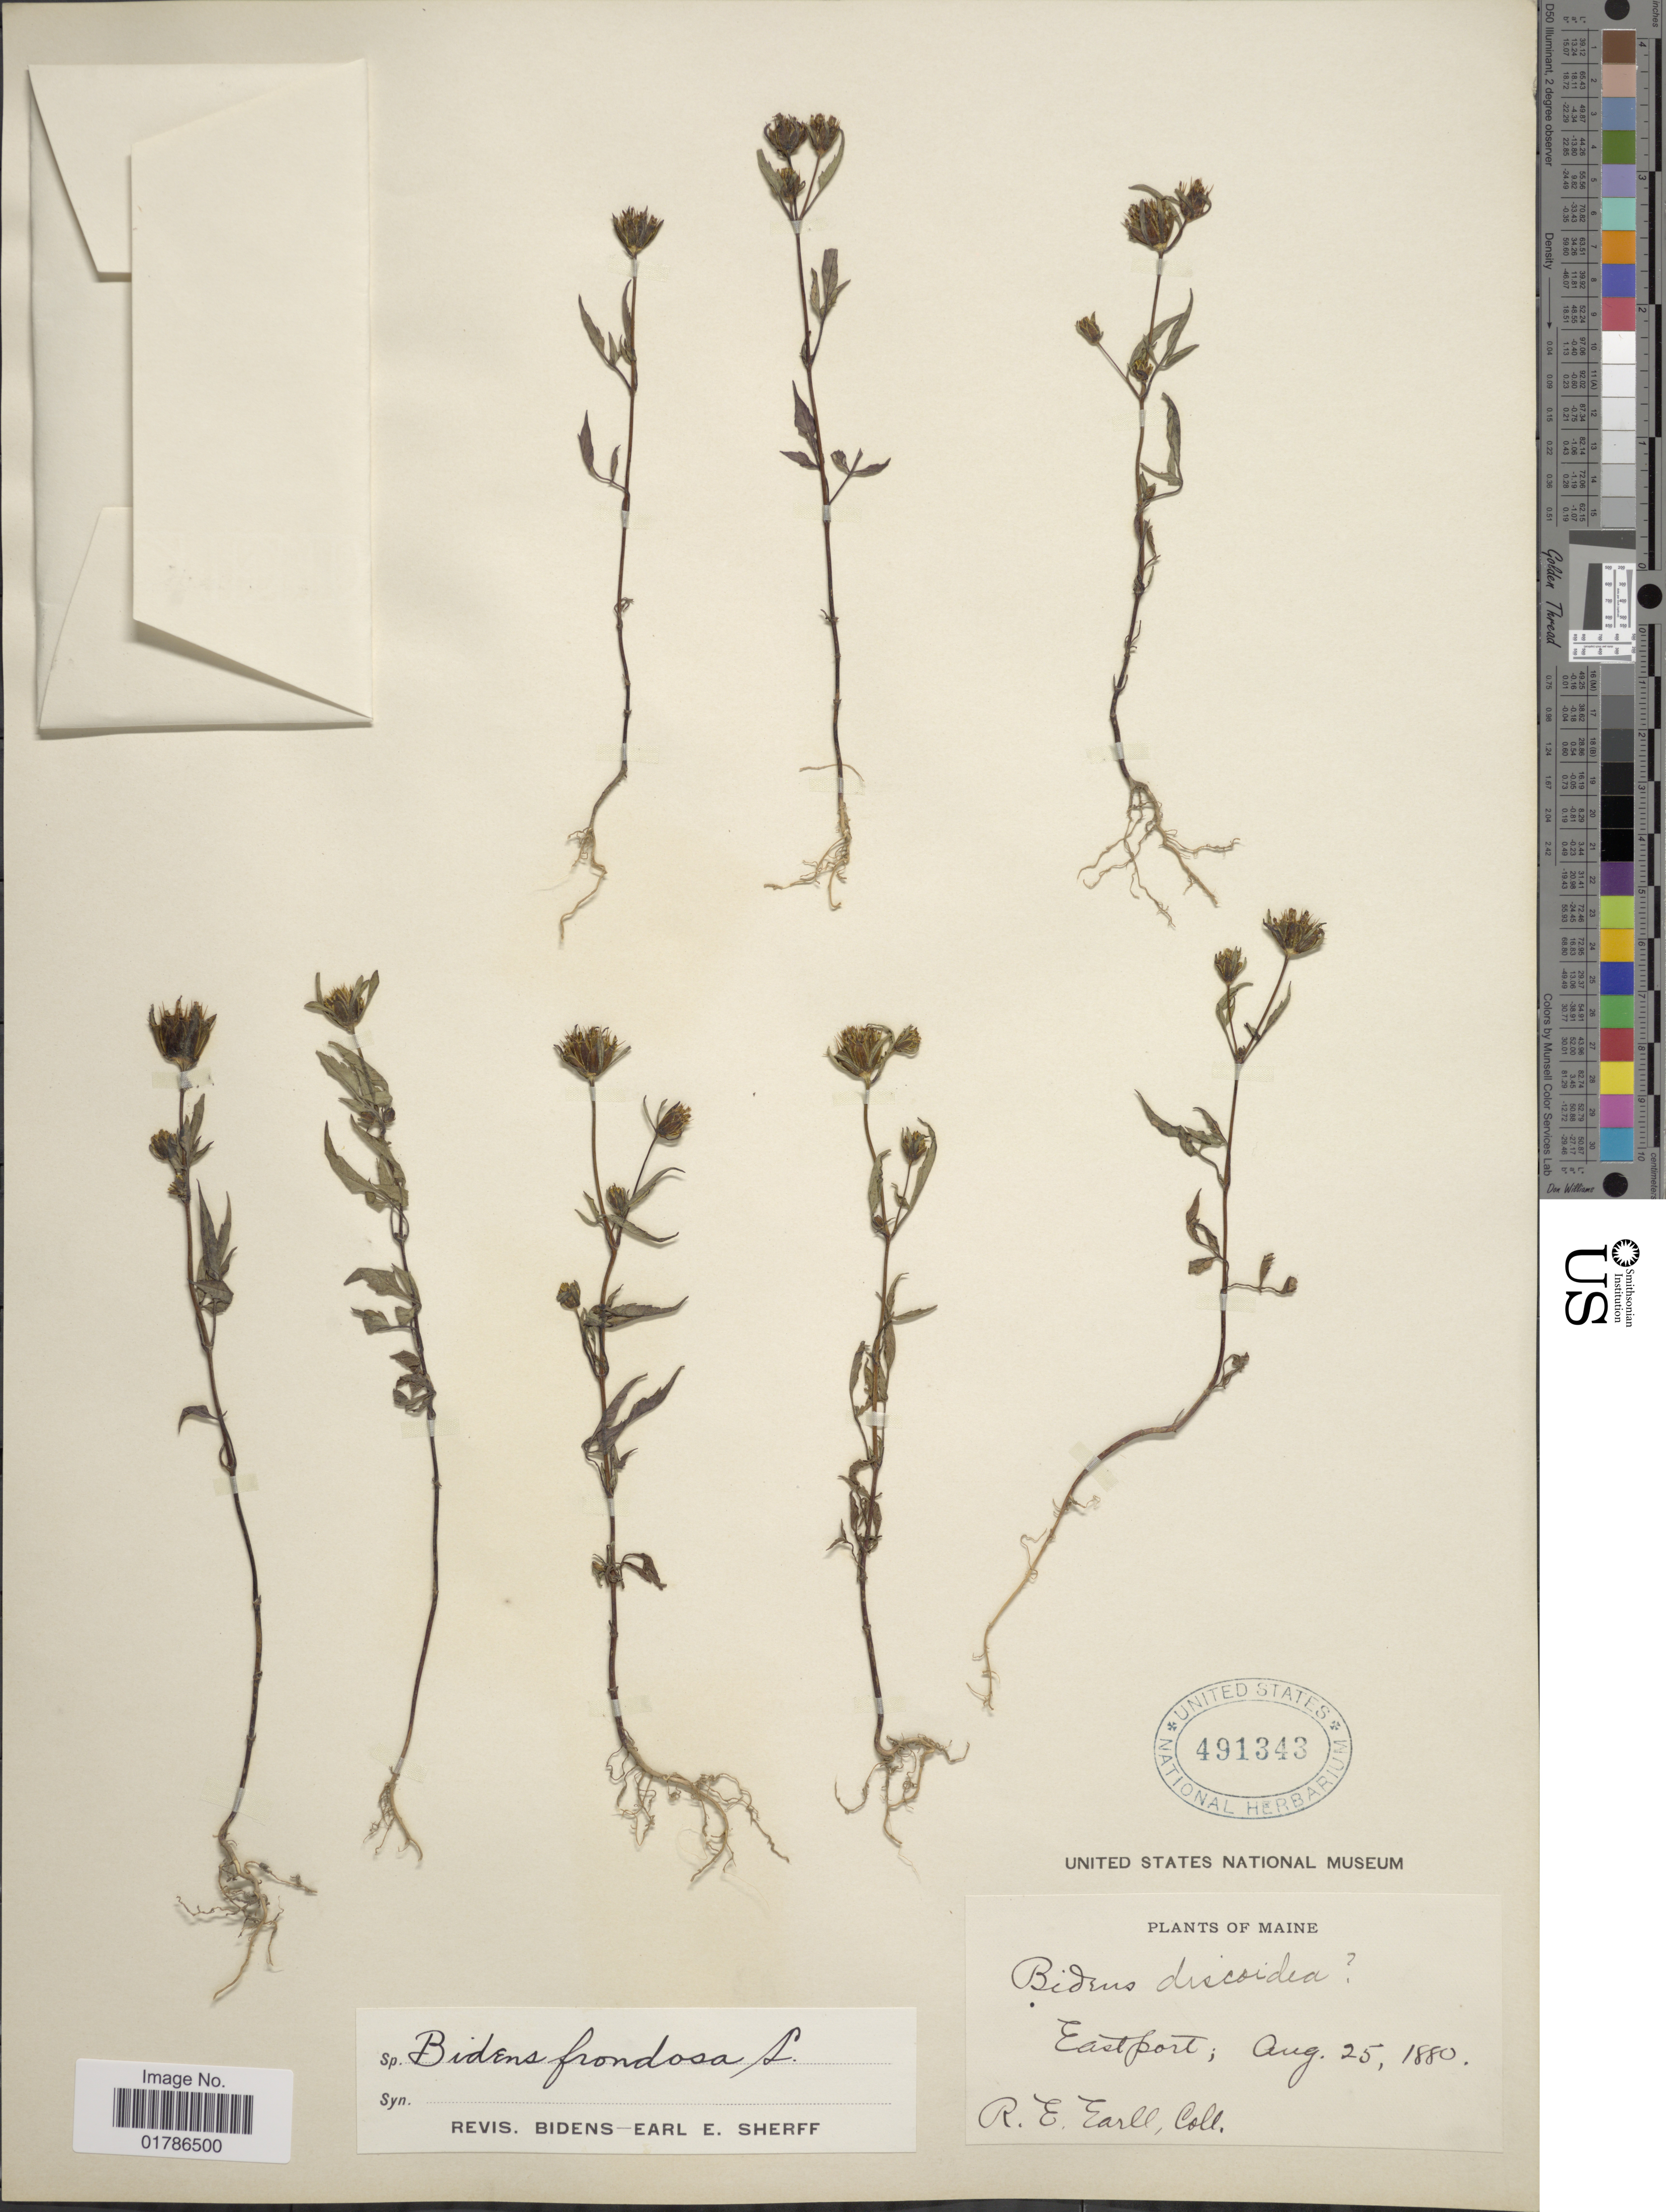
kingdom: Plantae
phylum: Tracheophyta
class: Magnoliopsida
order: Asterales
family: Asteraceae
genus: Bidens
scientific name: Bidens frondosa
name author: L.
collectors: R. Earll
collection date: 1880-08-25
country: United States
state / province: Maine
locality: Eastport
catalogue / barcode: US 491343